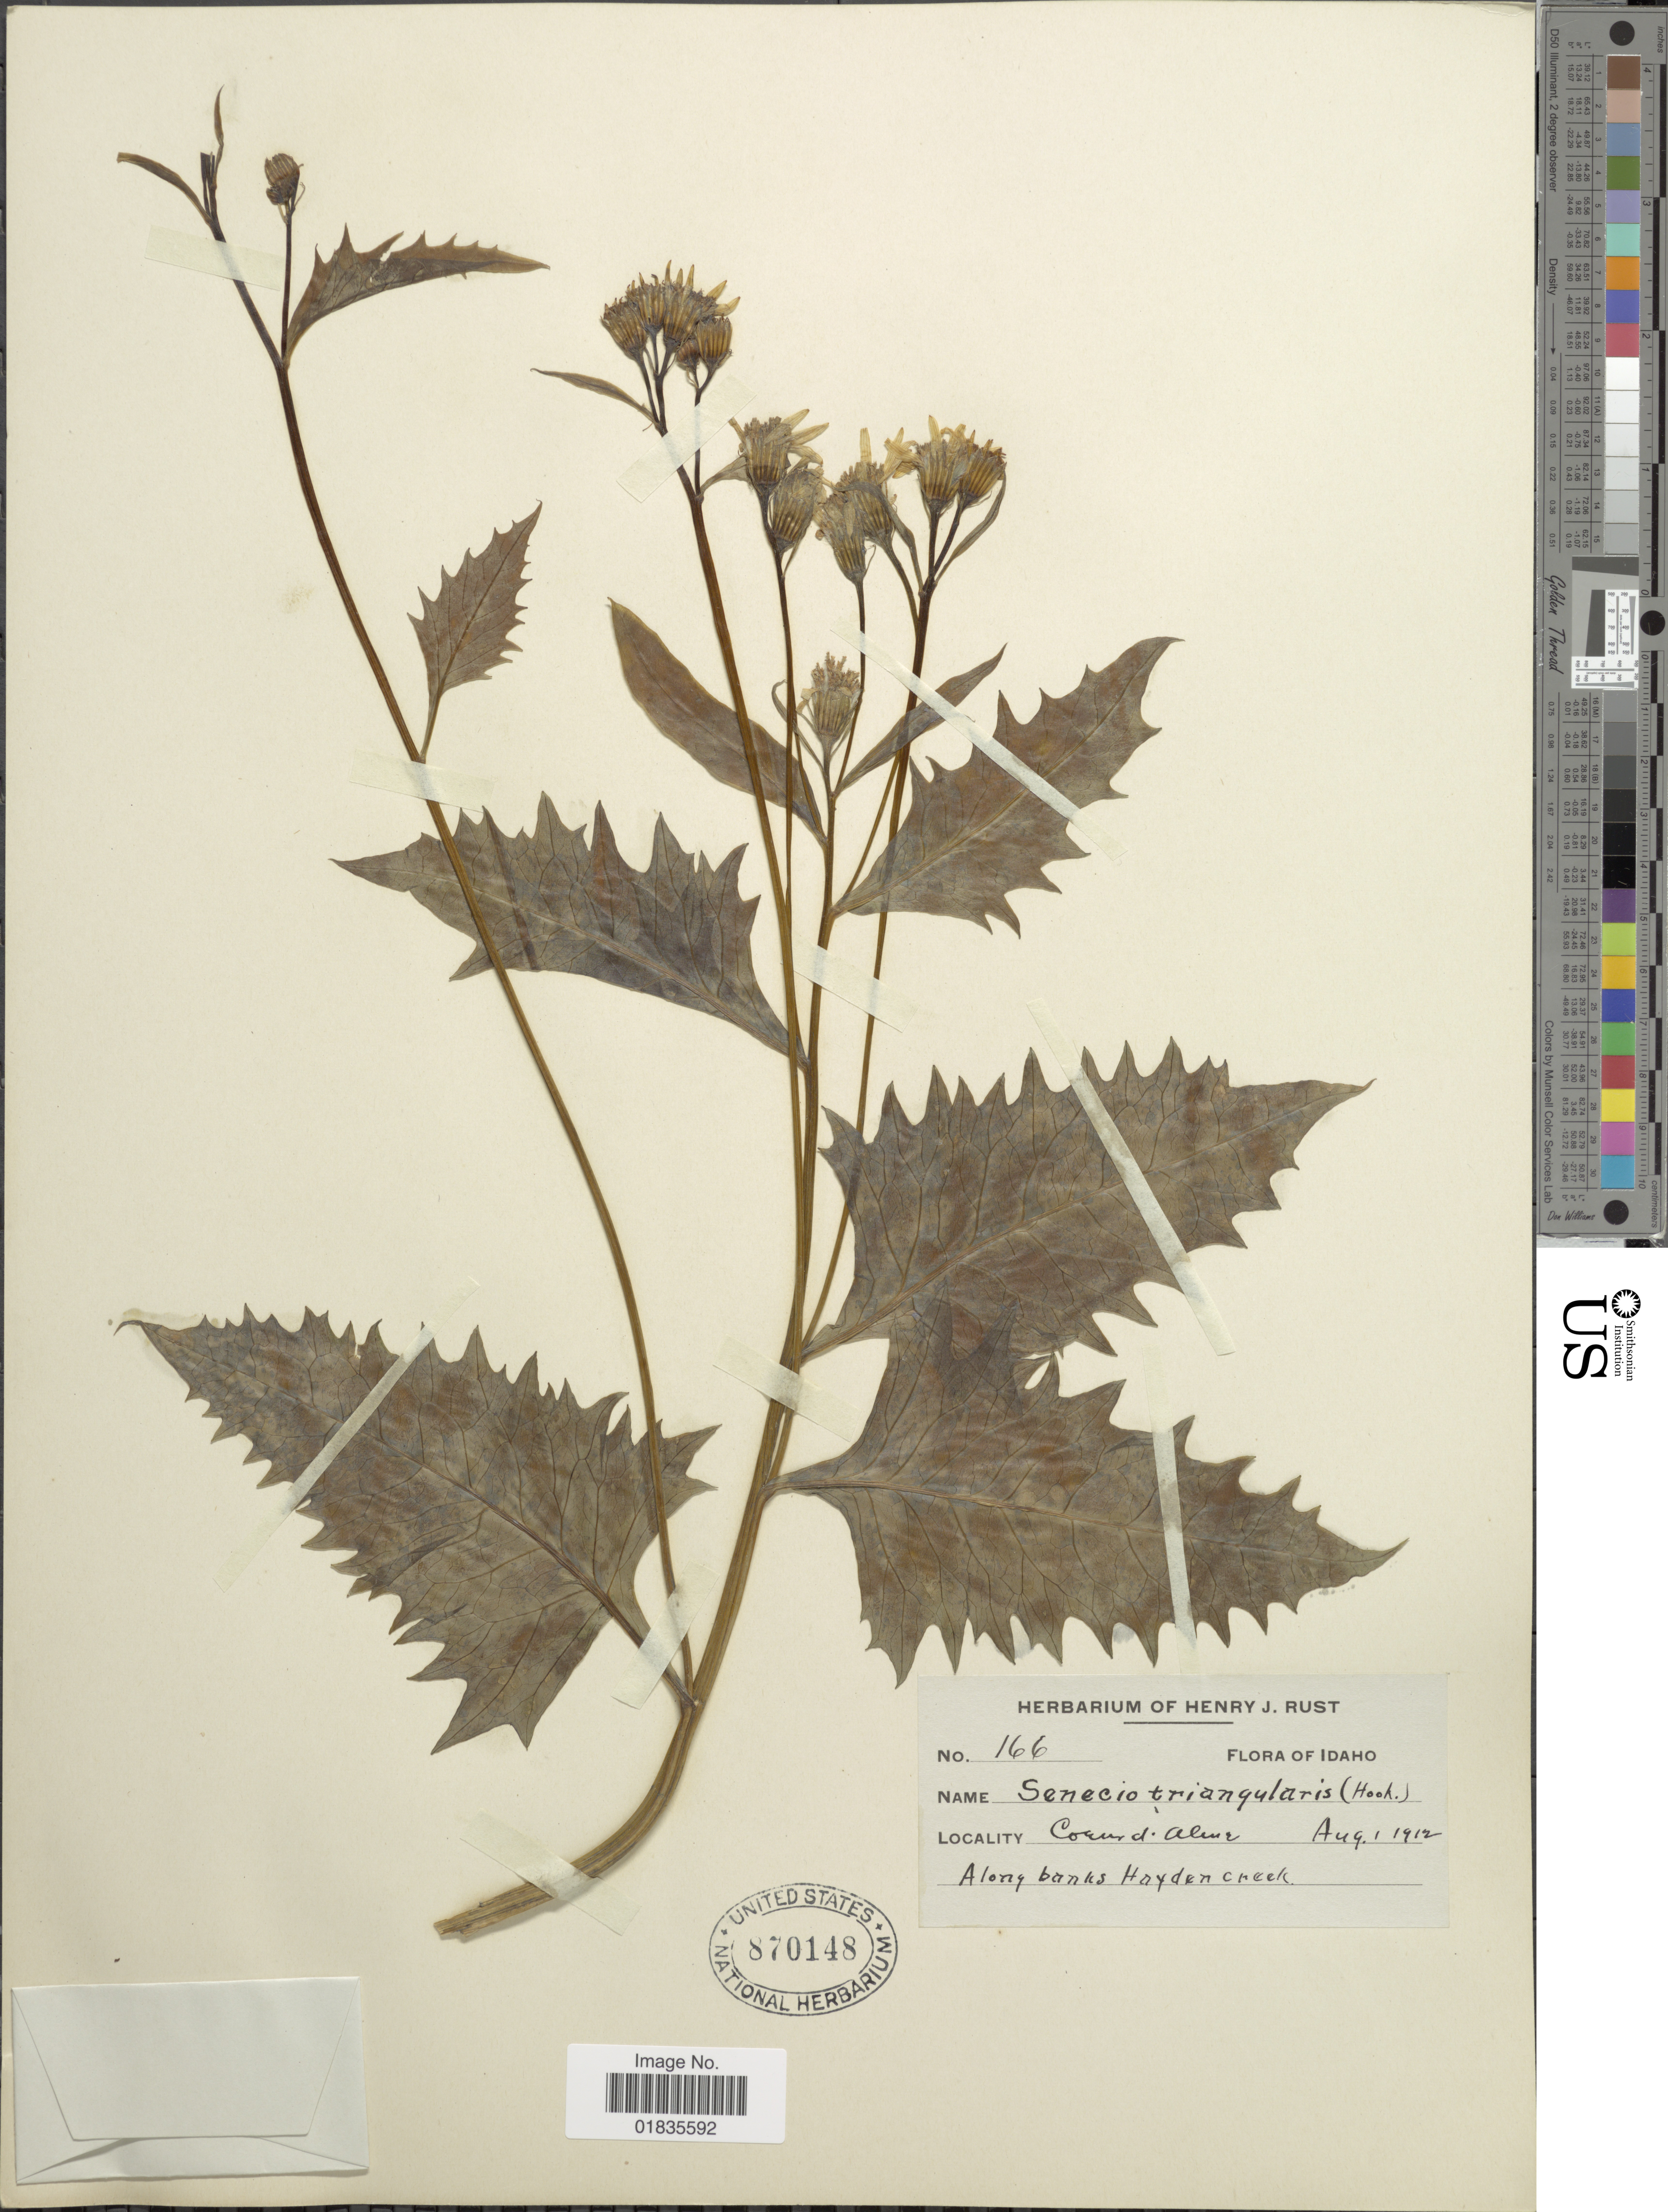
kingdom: Plantae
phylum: Tracheophyta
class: Magnoliopsida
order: Asterales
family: Asteraceae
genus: Senecio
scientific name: Senecio triangularis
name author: Hook.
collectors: ex herb. Henry J. Rust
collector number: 166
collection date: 1912-08-01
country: United States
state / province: Idaho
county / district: Kootenai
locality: Coeur d'Alene, along banks Hayden Creek.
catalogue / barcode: US 870148